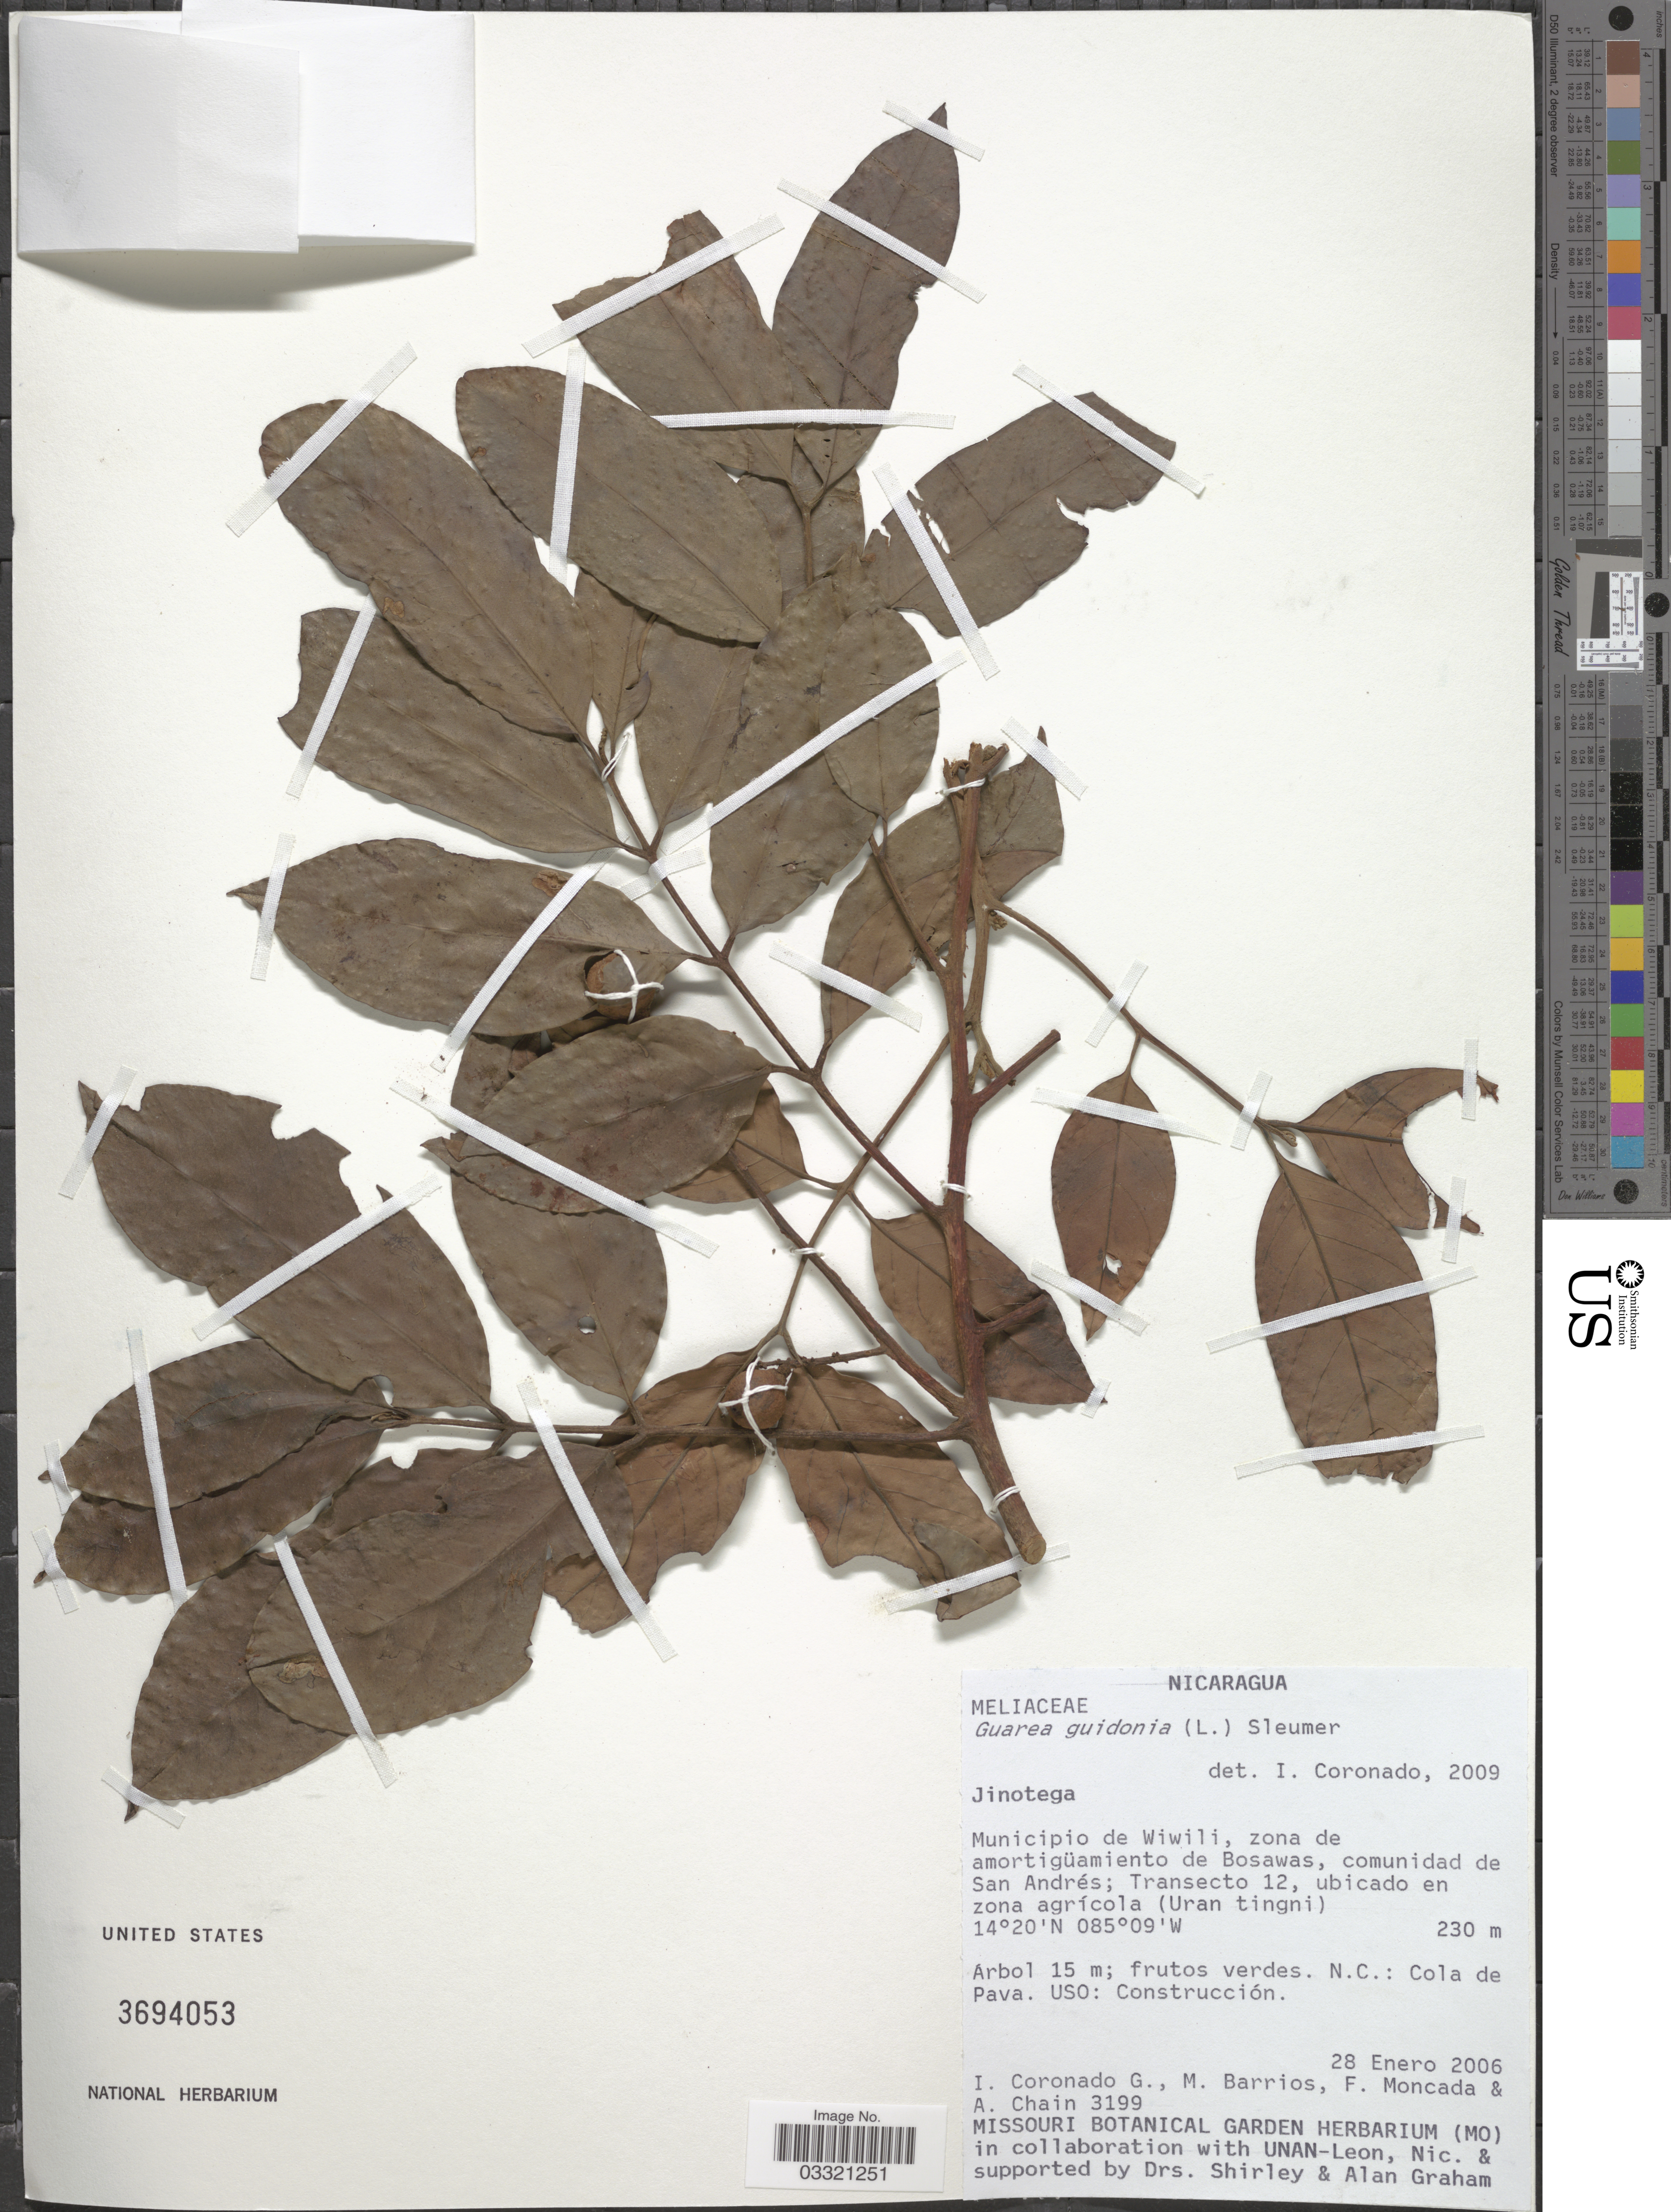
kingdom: Plantae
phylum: Tracheophyta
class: Magnoliopsida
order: Sapindales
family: Meliaceae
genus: Guarea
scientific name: Guarea guidonia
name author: (L.) Sleumer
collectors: I. Coronado, M. Barrios, F. Moncada & A. Chain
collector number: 3199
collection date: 2006-01-28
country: Nicaragua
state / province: Jinotega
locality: Municipio de Wiwili, zona de amortigüamiento de Bosawas, comunidad de San Andrés; Transecto 12, ubicado en zona agrícola (Uran tingni).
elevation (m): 230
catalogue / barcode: US 3694053